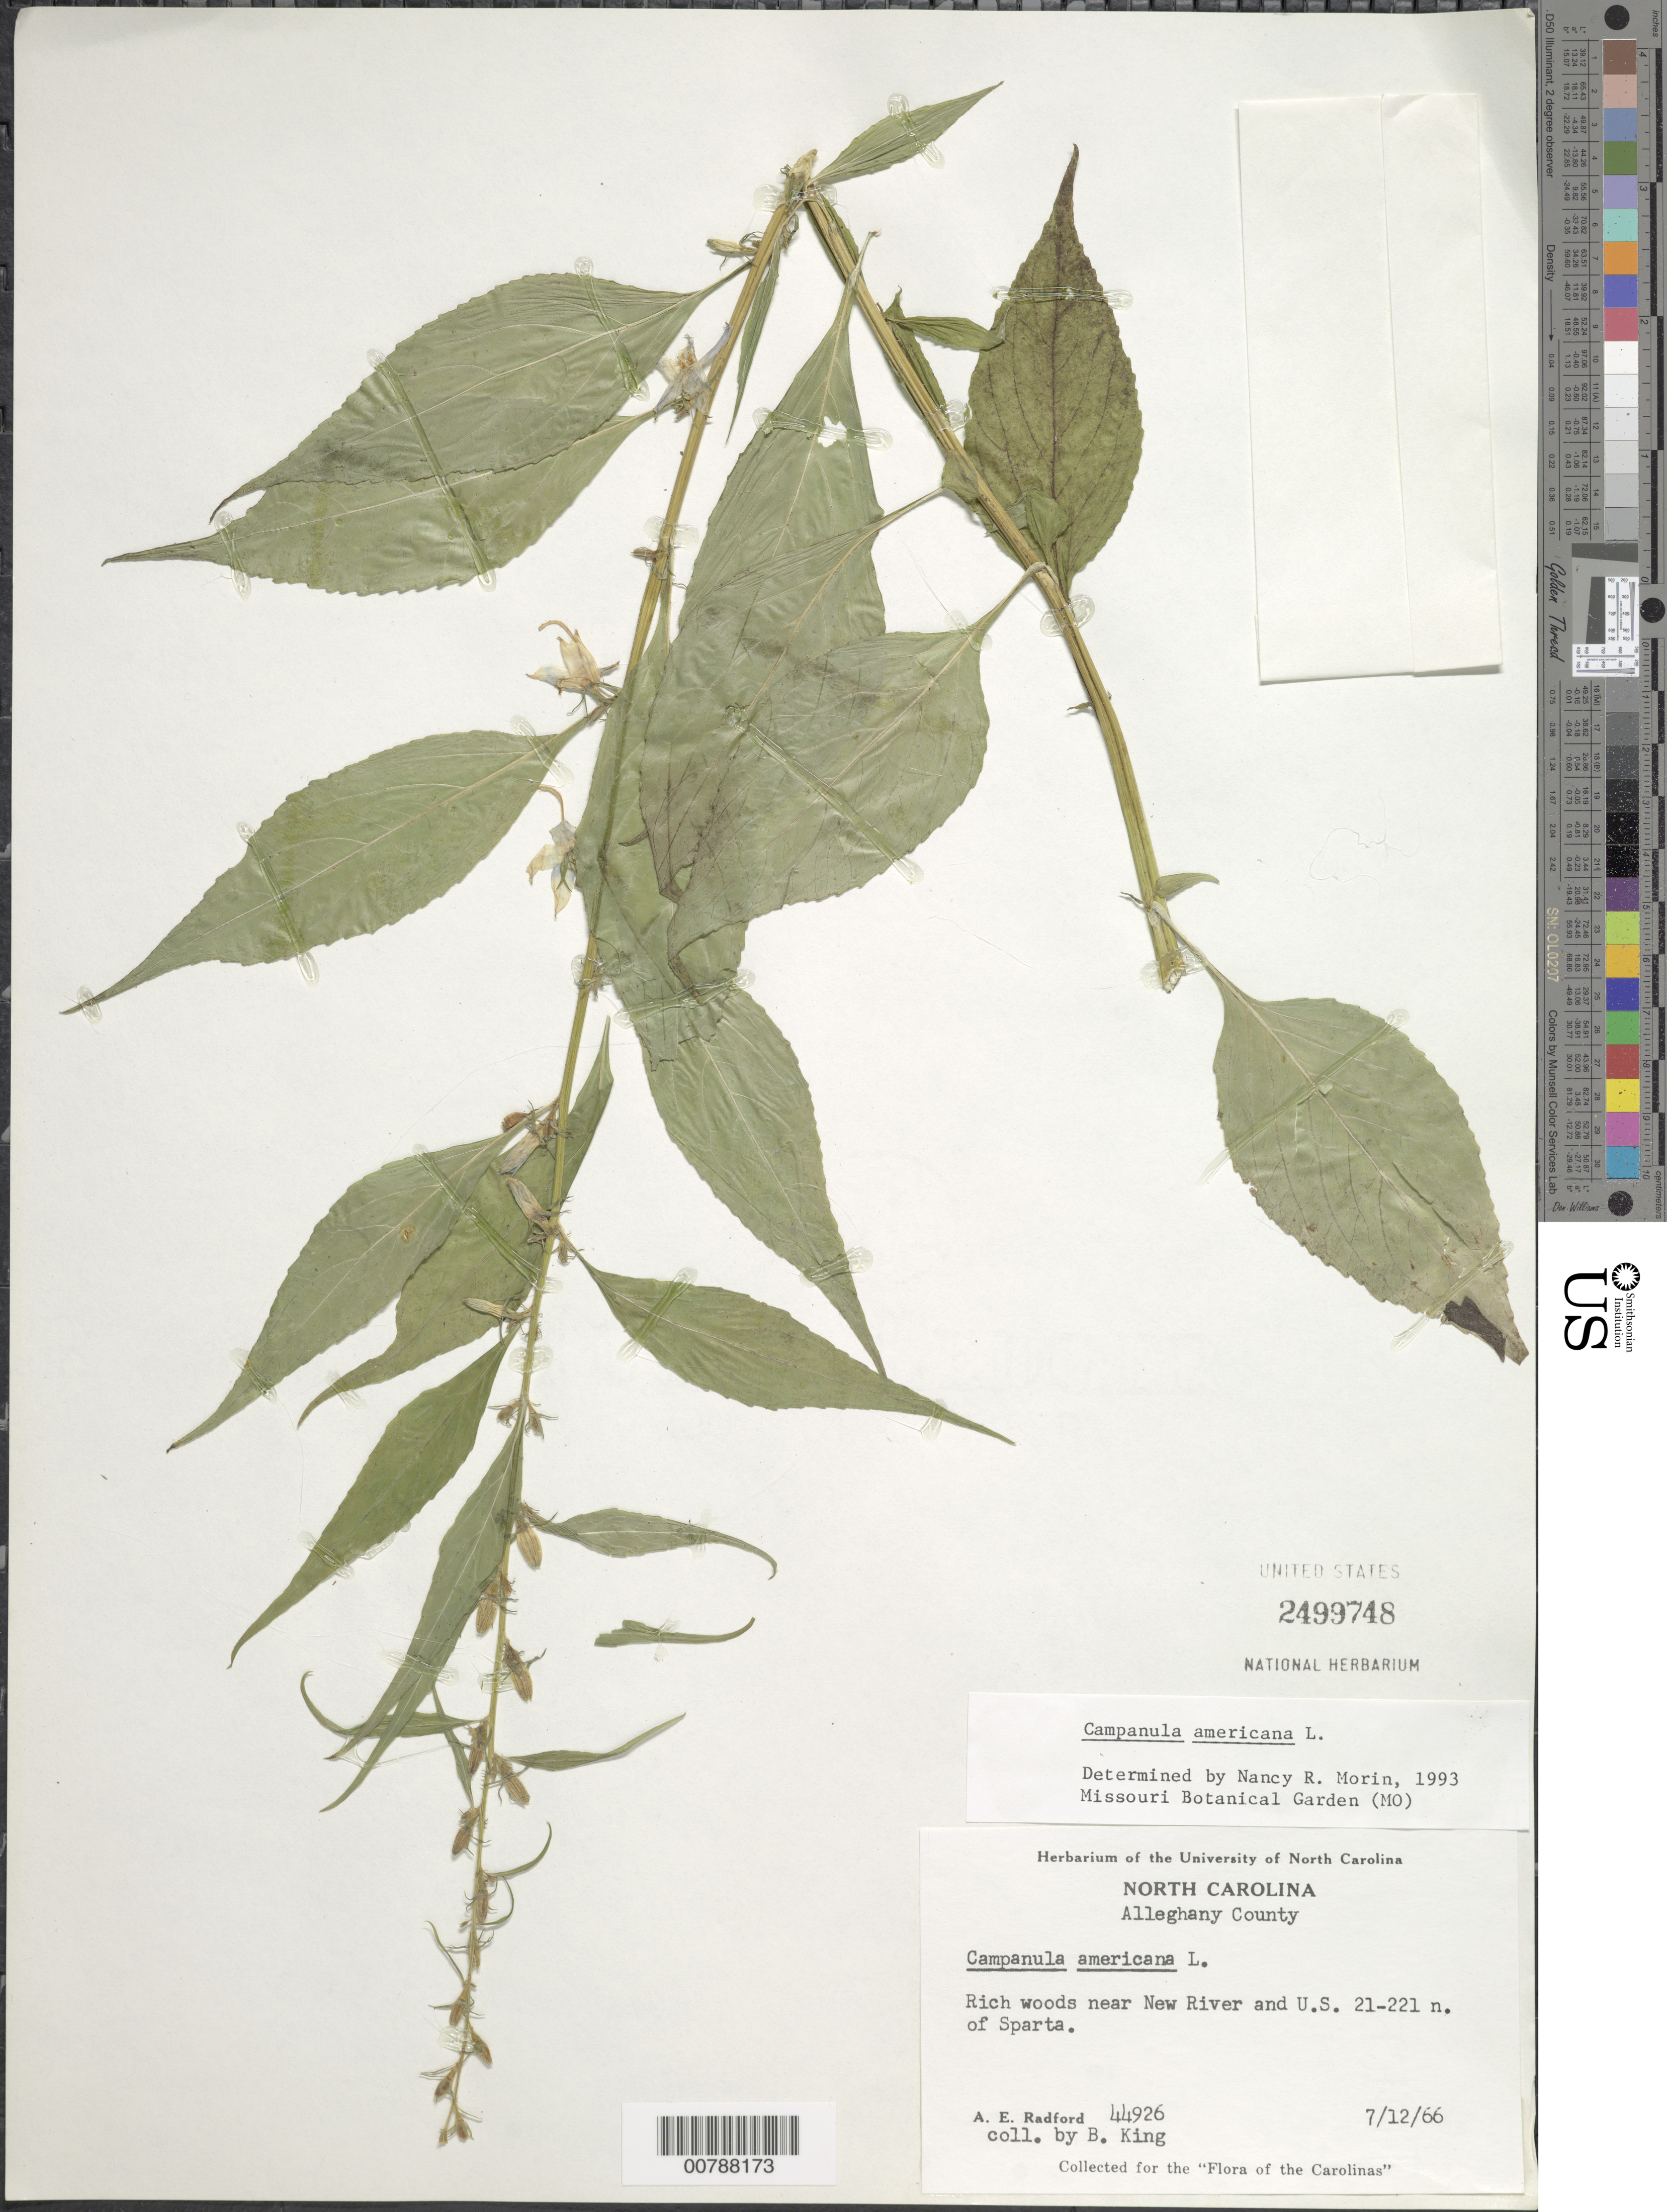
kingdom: Plantae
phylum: Tracheophyta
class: Magnoliopsida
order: Asterales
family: Campanulaceae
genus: Campanula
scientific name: Campanula americana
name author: L.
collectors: B. King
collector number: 44926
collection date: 1966-07-12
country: United States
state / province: North Carolina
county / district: Alleghany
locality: Near New River and U.S. 21 - 221 N. of Sparta.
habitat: Rich woods.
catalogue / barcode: US 2499748